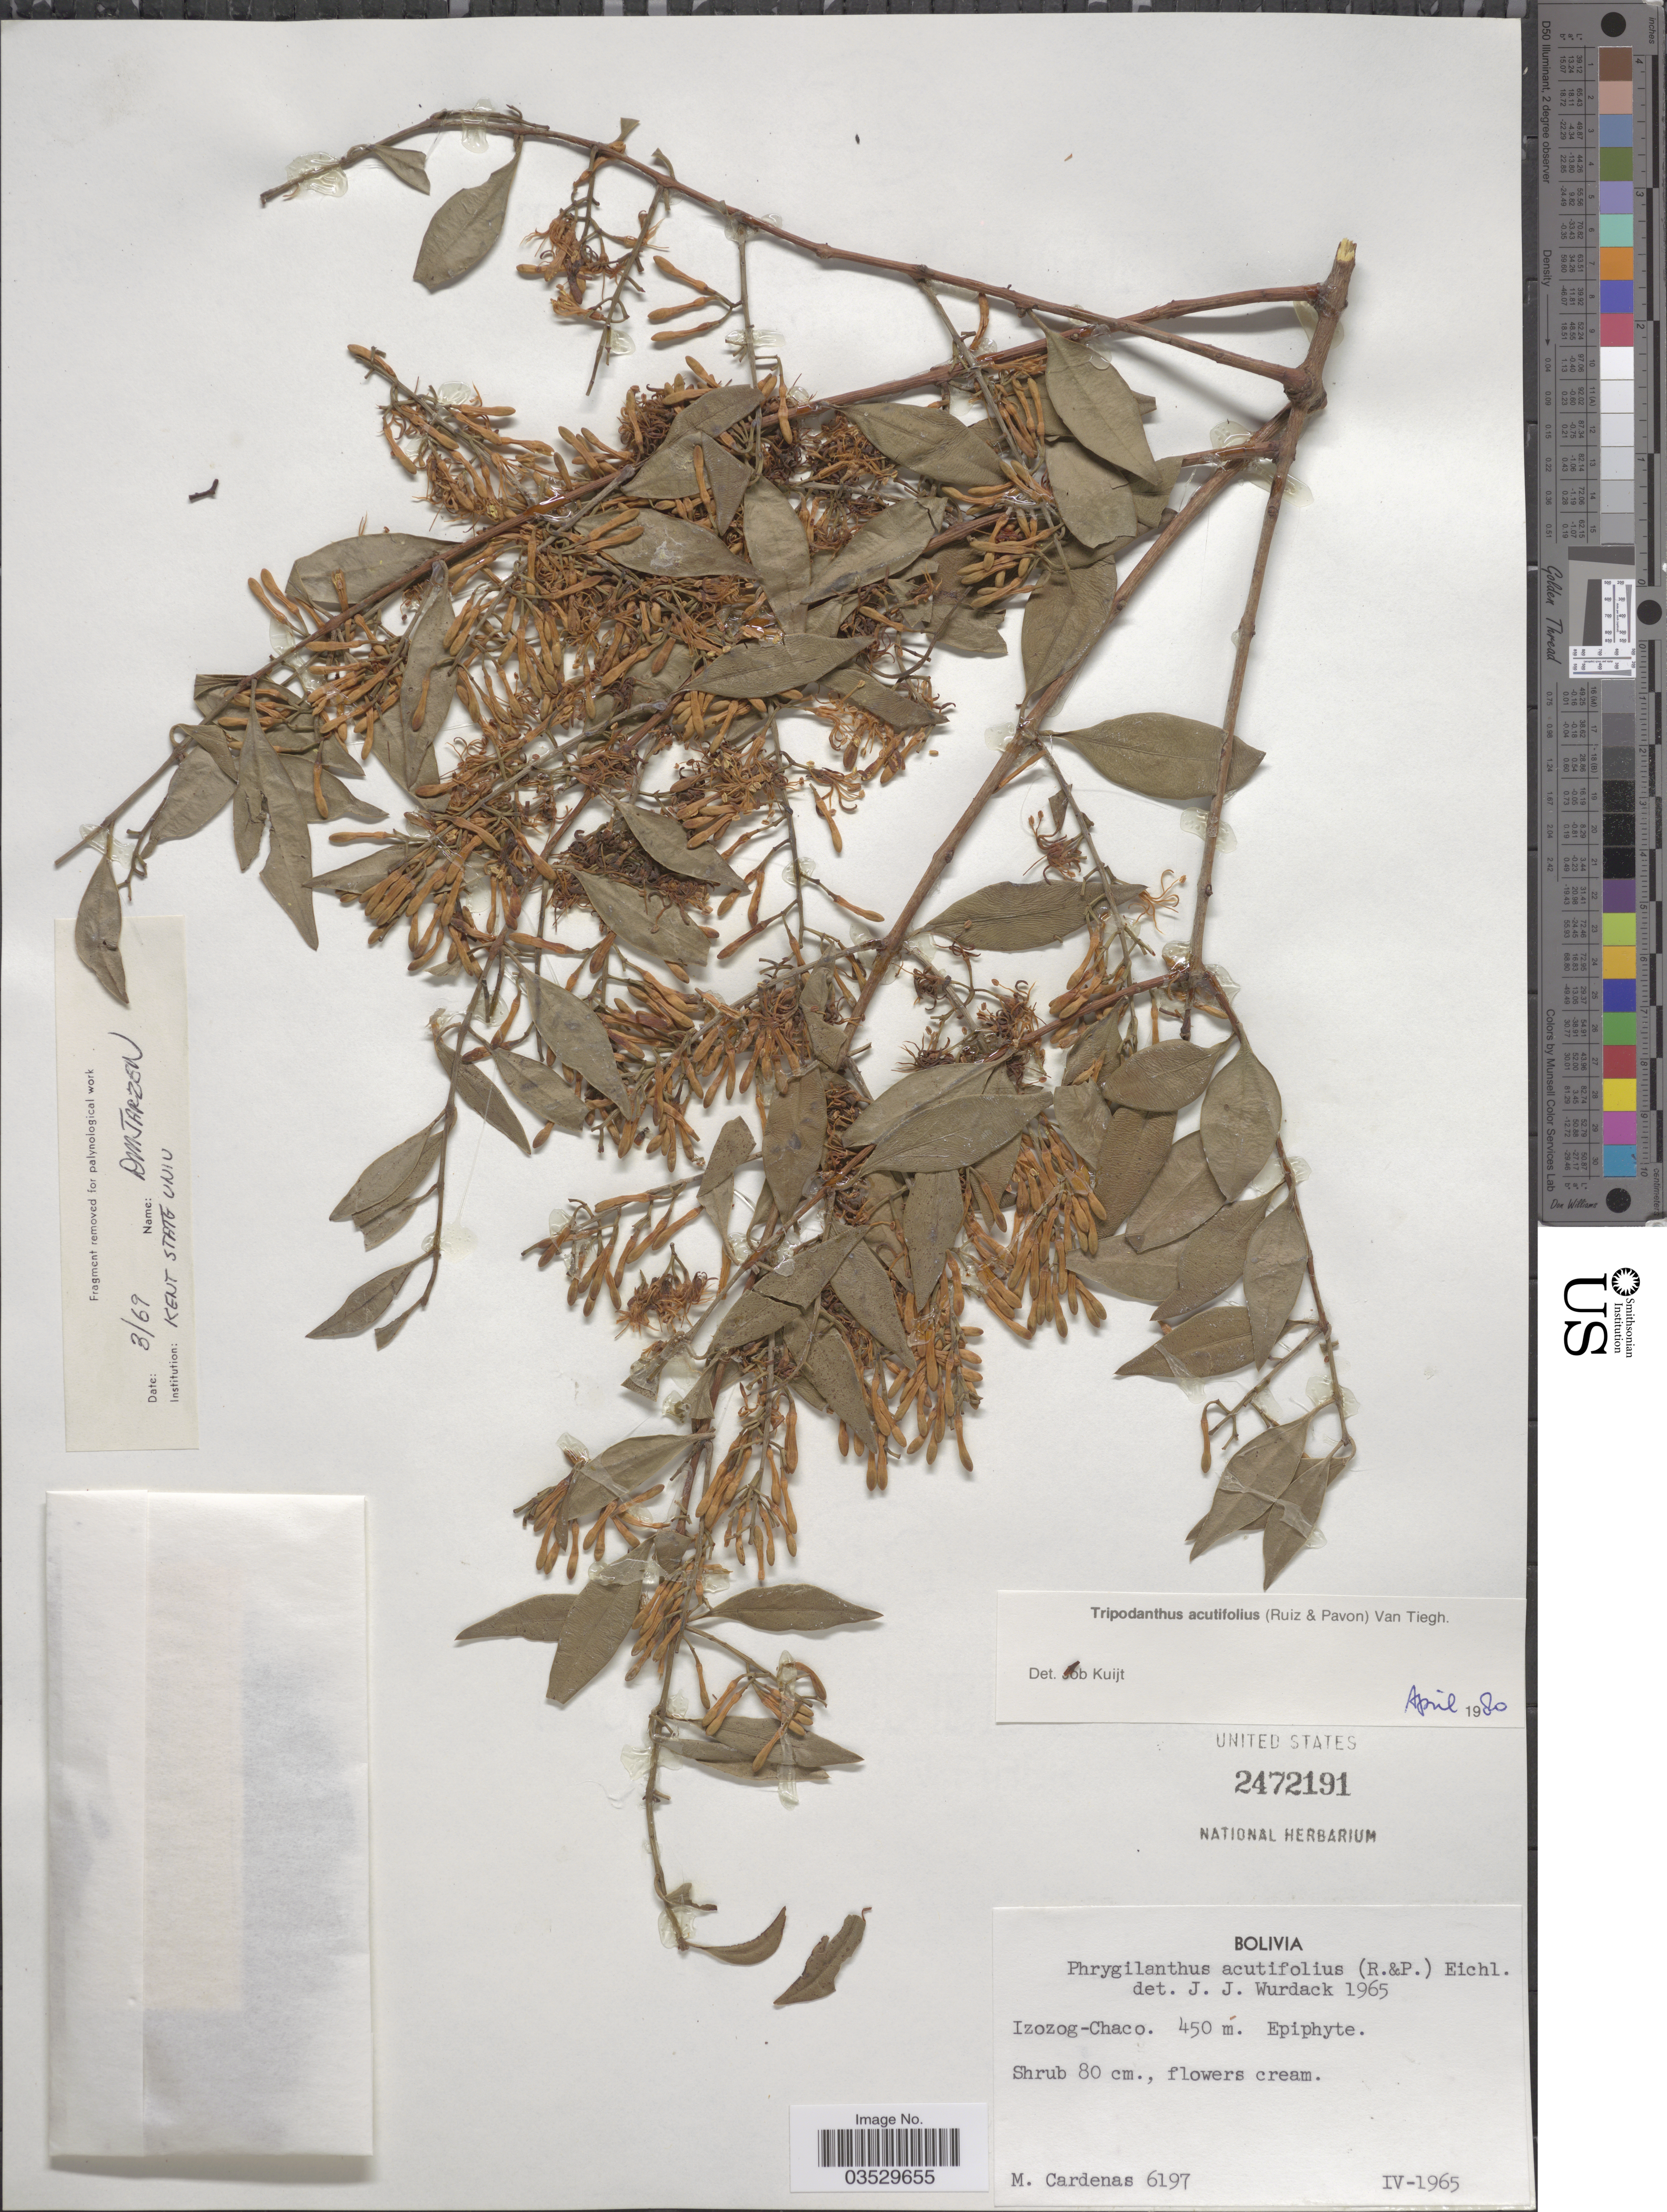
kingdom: Plantae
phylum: Tracheophyta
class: Magnoliopsida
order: Santalales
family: Loranthaceae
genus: Tripodanthus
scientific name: Tripodanthus acutifolius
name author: Tiegh.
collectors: M. Cárdenas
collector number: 6197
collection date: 1965-04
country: Bolivia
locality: Izozog-Chaco.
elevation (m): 450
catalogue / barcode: US 2472191